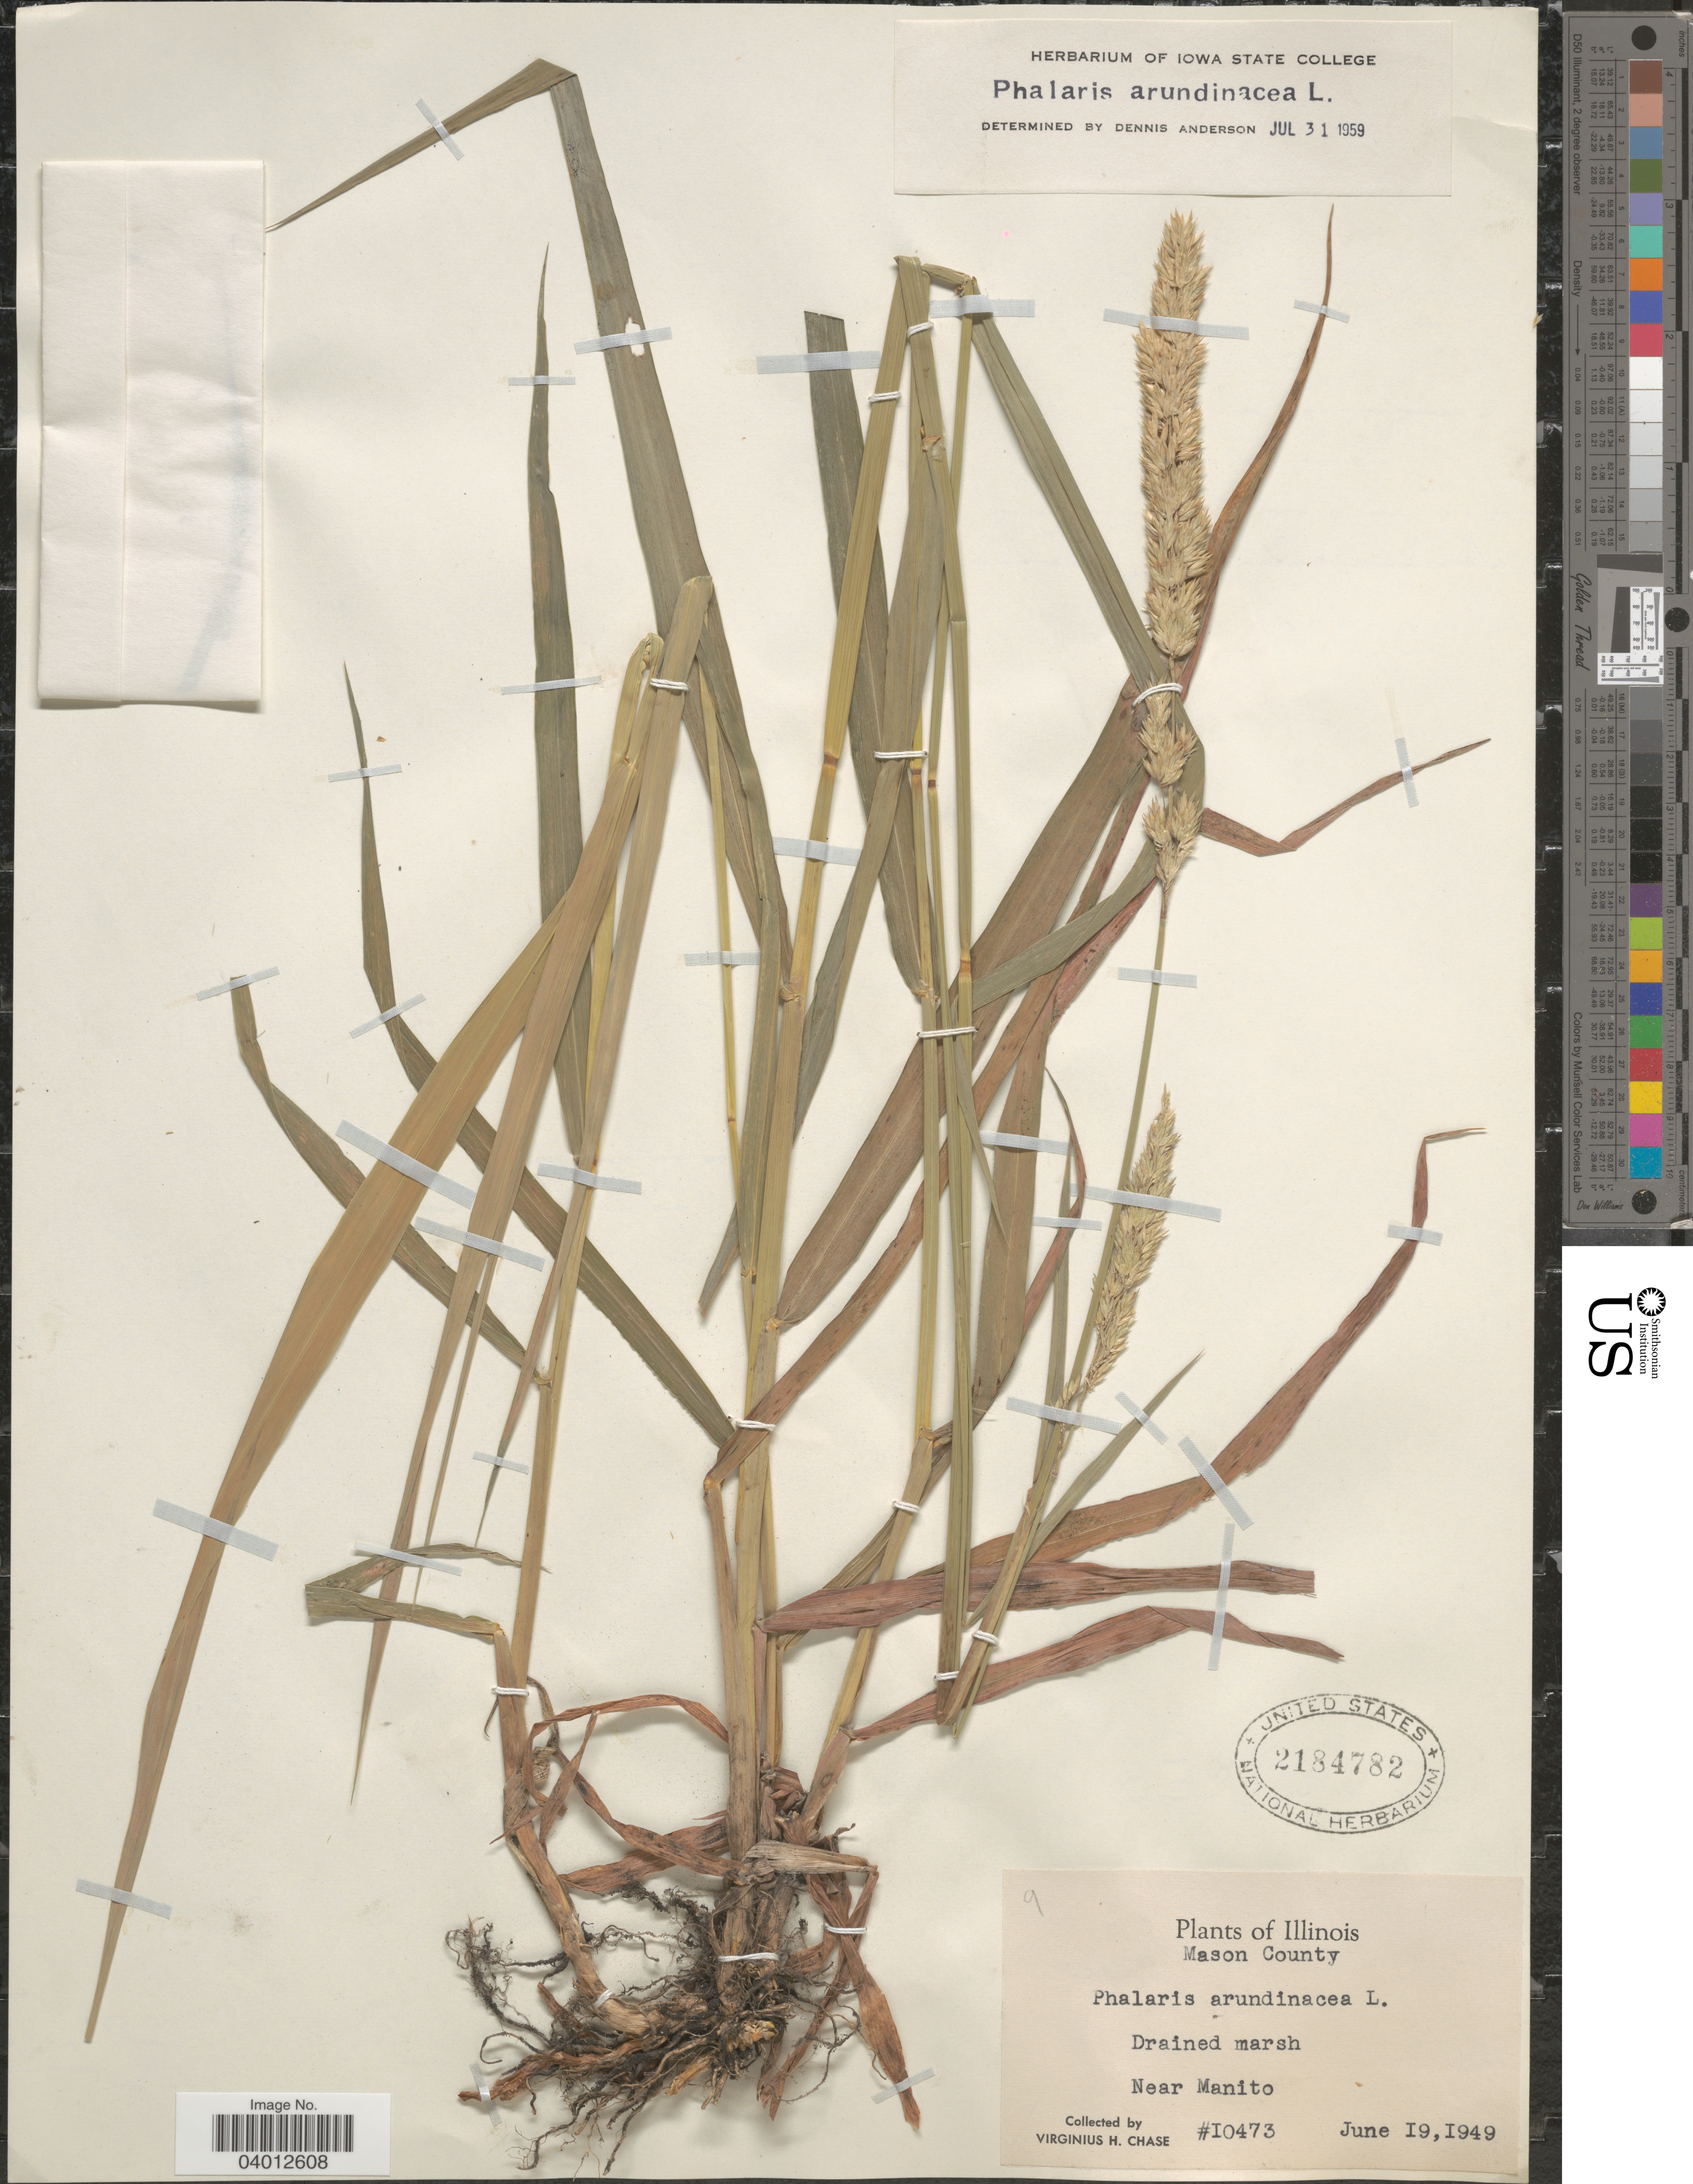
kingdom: Plantae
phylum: Tracheophyta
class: Liliopsida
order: Poales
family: Poaceae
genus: Phalaris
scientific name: Phalaris arundinacea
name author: L.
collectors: V. H. Chase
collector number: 10473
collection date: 1949-06-19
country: United States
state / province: Illinois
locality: Mason County. Near Manito.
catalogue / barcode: US 2184782